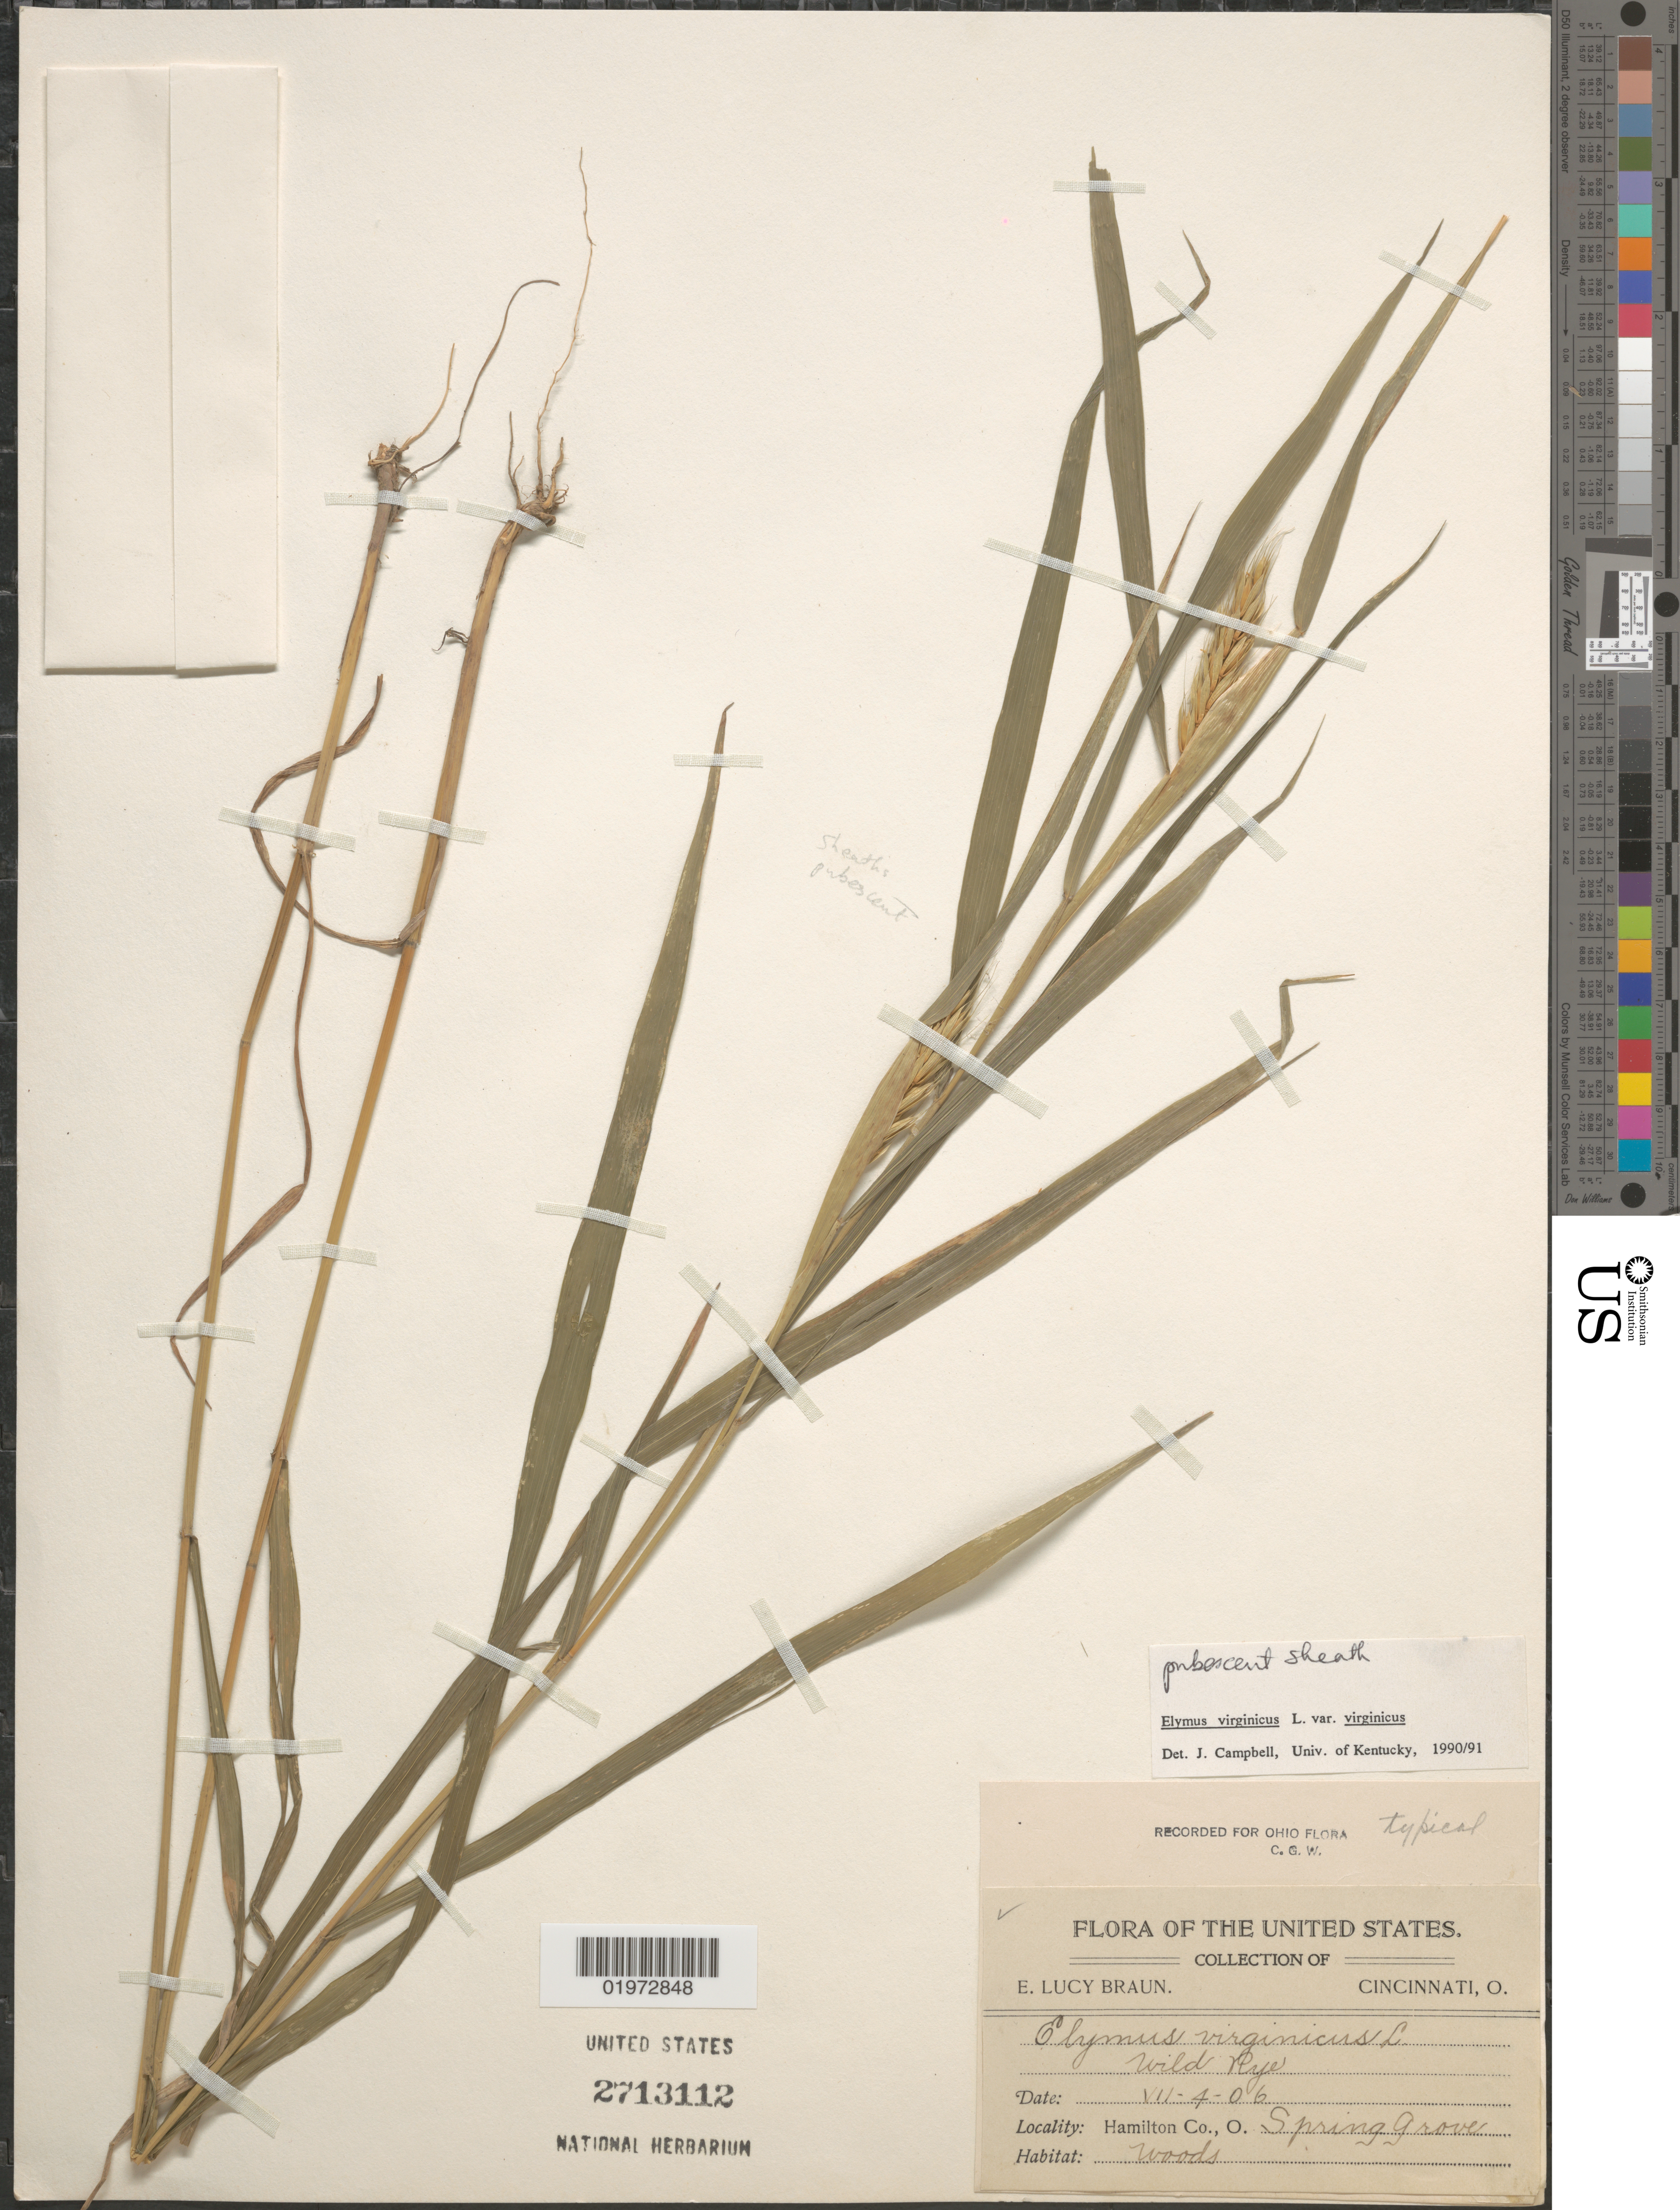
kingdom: Plantae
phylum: Tracheophyta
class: Liliopsida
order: Poales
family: Poaceae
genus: Elymus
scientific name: Elymus virginicus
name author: L.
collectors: E. L. Braun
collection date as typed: Transcribed d/m/y: 4/7/6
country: United States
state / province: Ohio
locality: Hamilton Co., Spring Grove.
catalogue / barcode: US 2713112